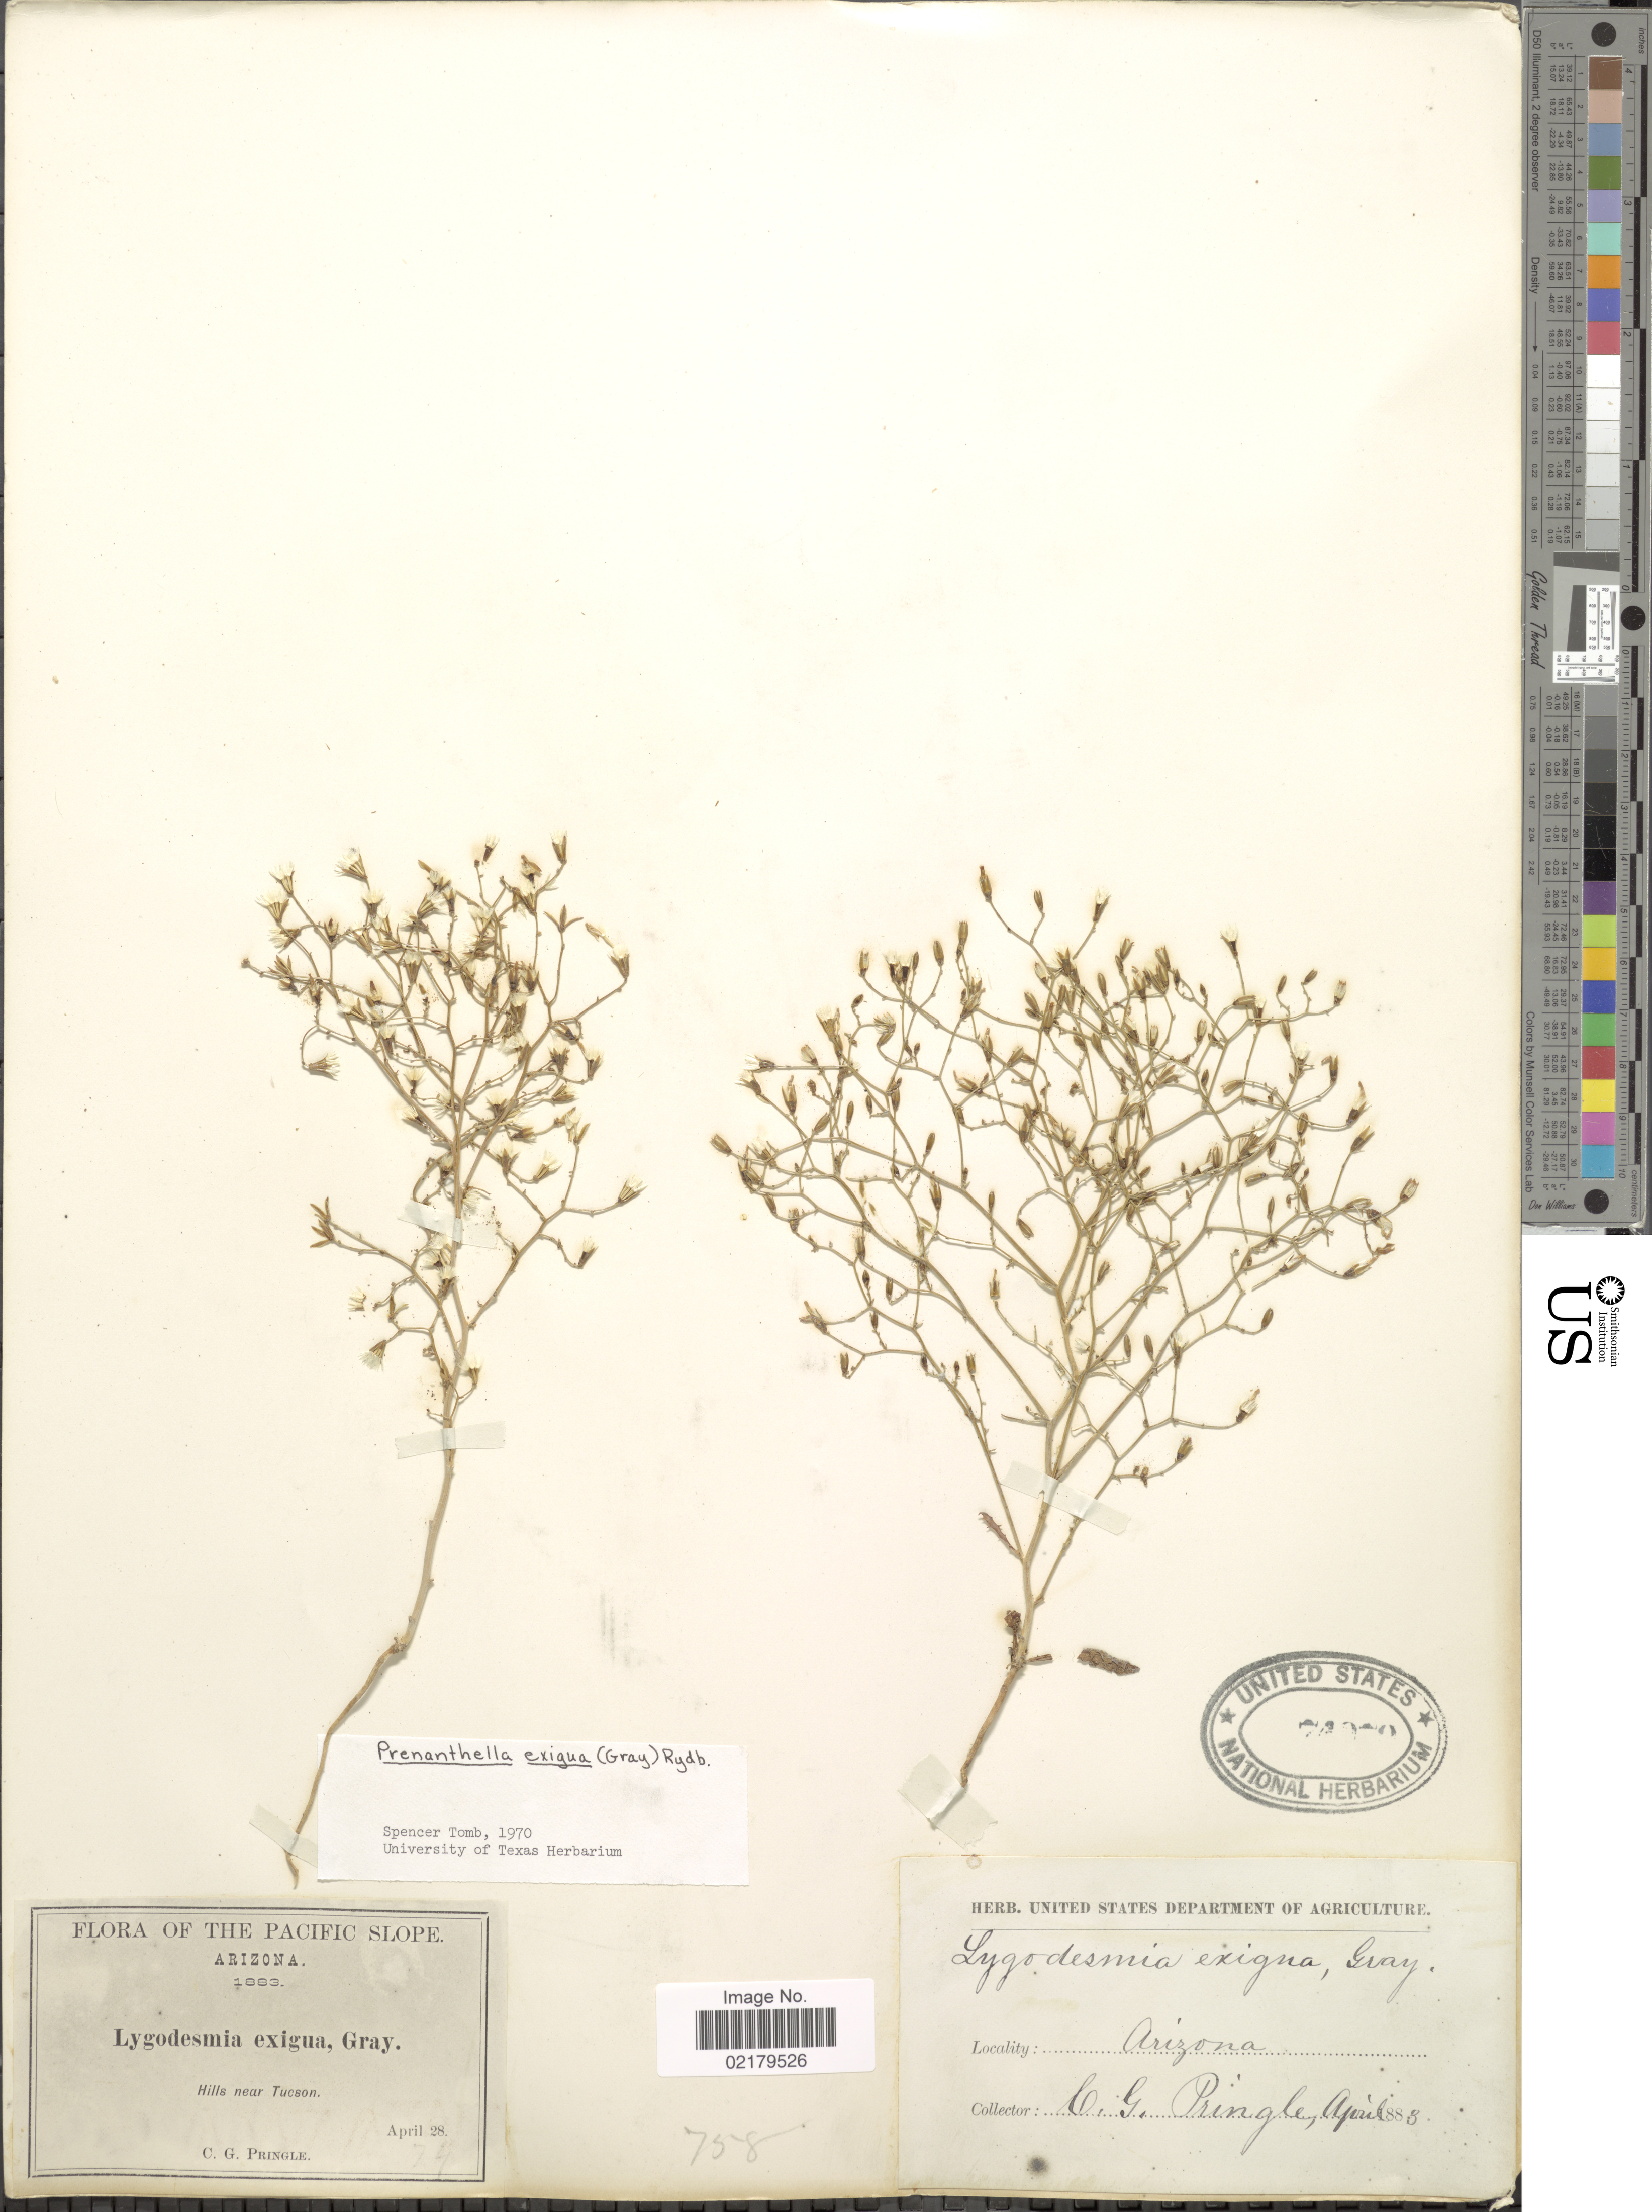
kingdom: Plantae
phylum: Tracheophyta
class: Magnoliopsida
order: Asterales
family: Asteraceae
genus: Prenanthella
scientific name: Prenanthella exigua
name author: (A. Gray) Rydb.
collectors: C. G. Pringle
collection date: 1883-04-28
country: United States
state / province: Arizona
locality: The Pacific Slope, Hills near Tucson